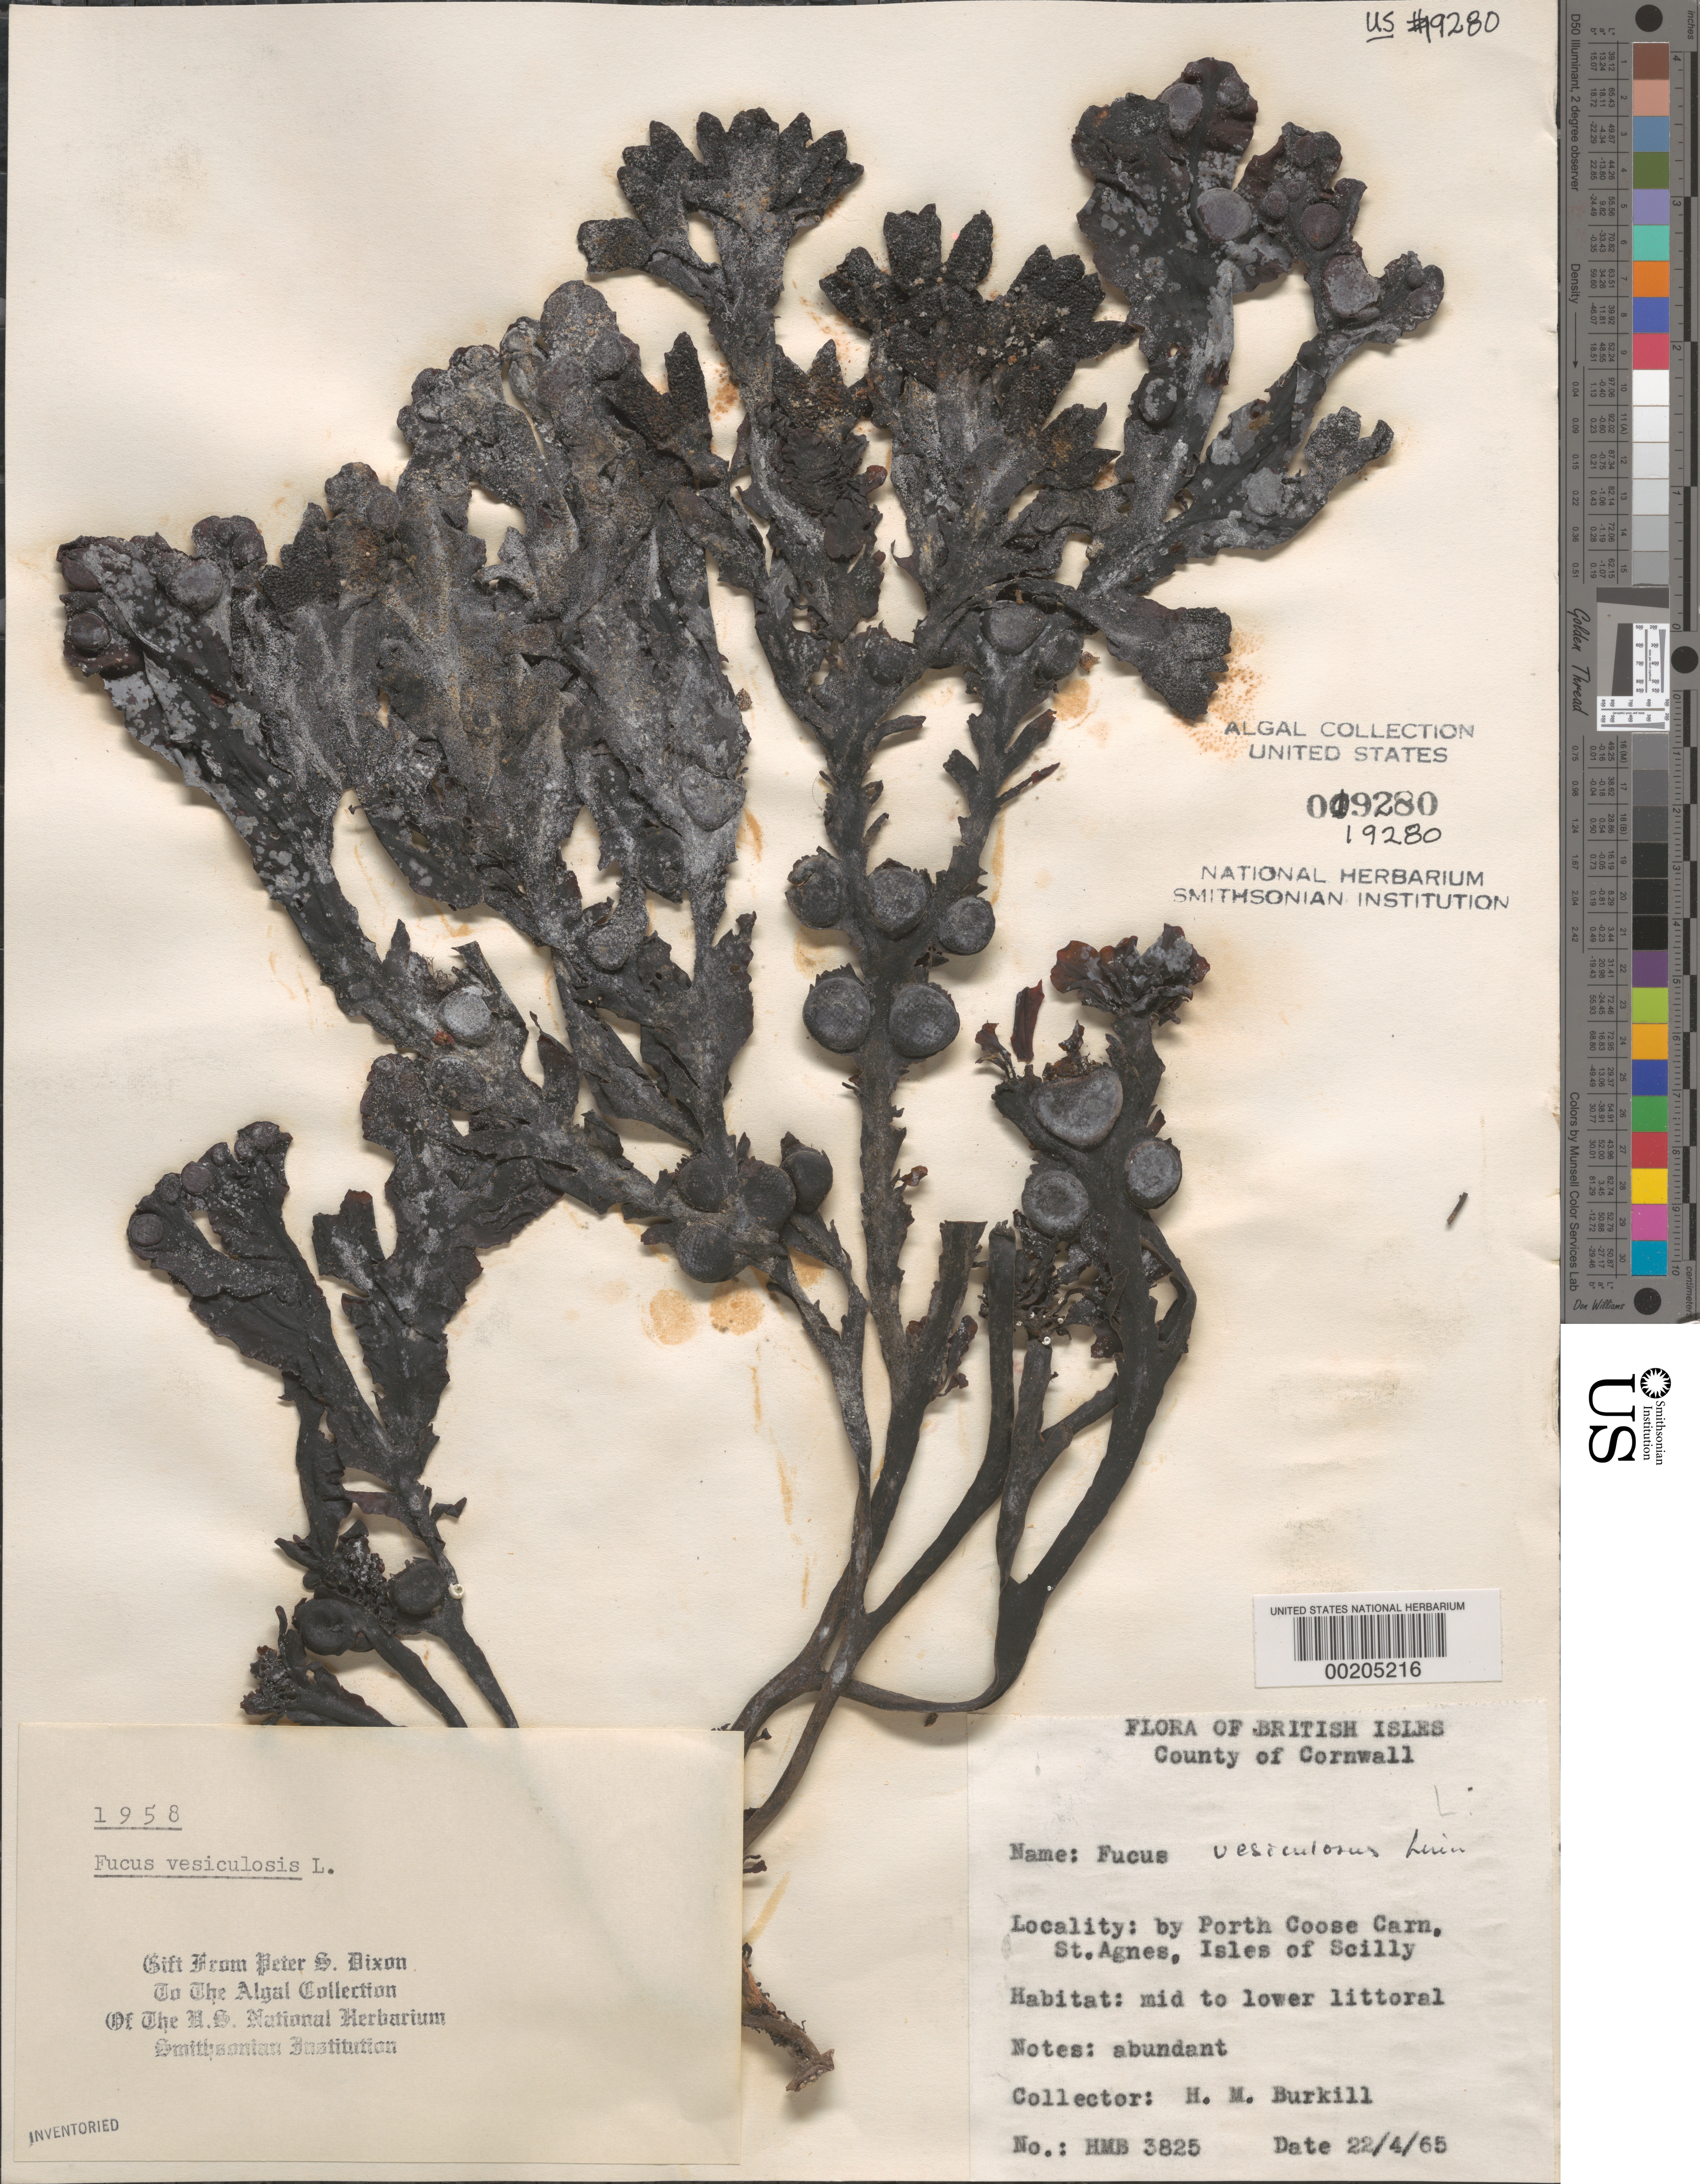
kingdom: Chromista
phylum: Ochrophyta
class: Phaeophyceae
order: Fucales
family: Fucaceae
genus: Fucus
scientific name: Fucus vesiculosus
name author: L.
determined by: Dixon, P. S.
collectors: H. M. Burkill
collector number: HMB 3825 & PSD 1958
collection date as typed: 22 Apr 1965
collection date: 1965-04-22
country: United Kingdom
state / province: England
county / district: Council of the Isles of Scilly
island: St. Agnes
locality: Porth Coose Carn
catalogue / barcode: US 19280